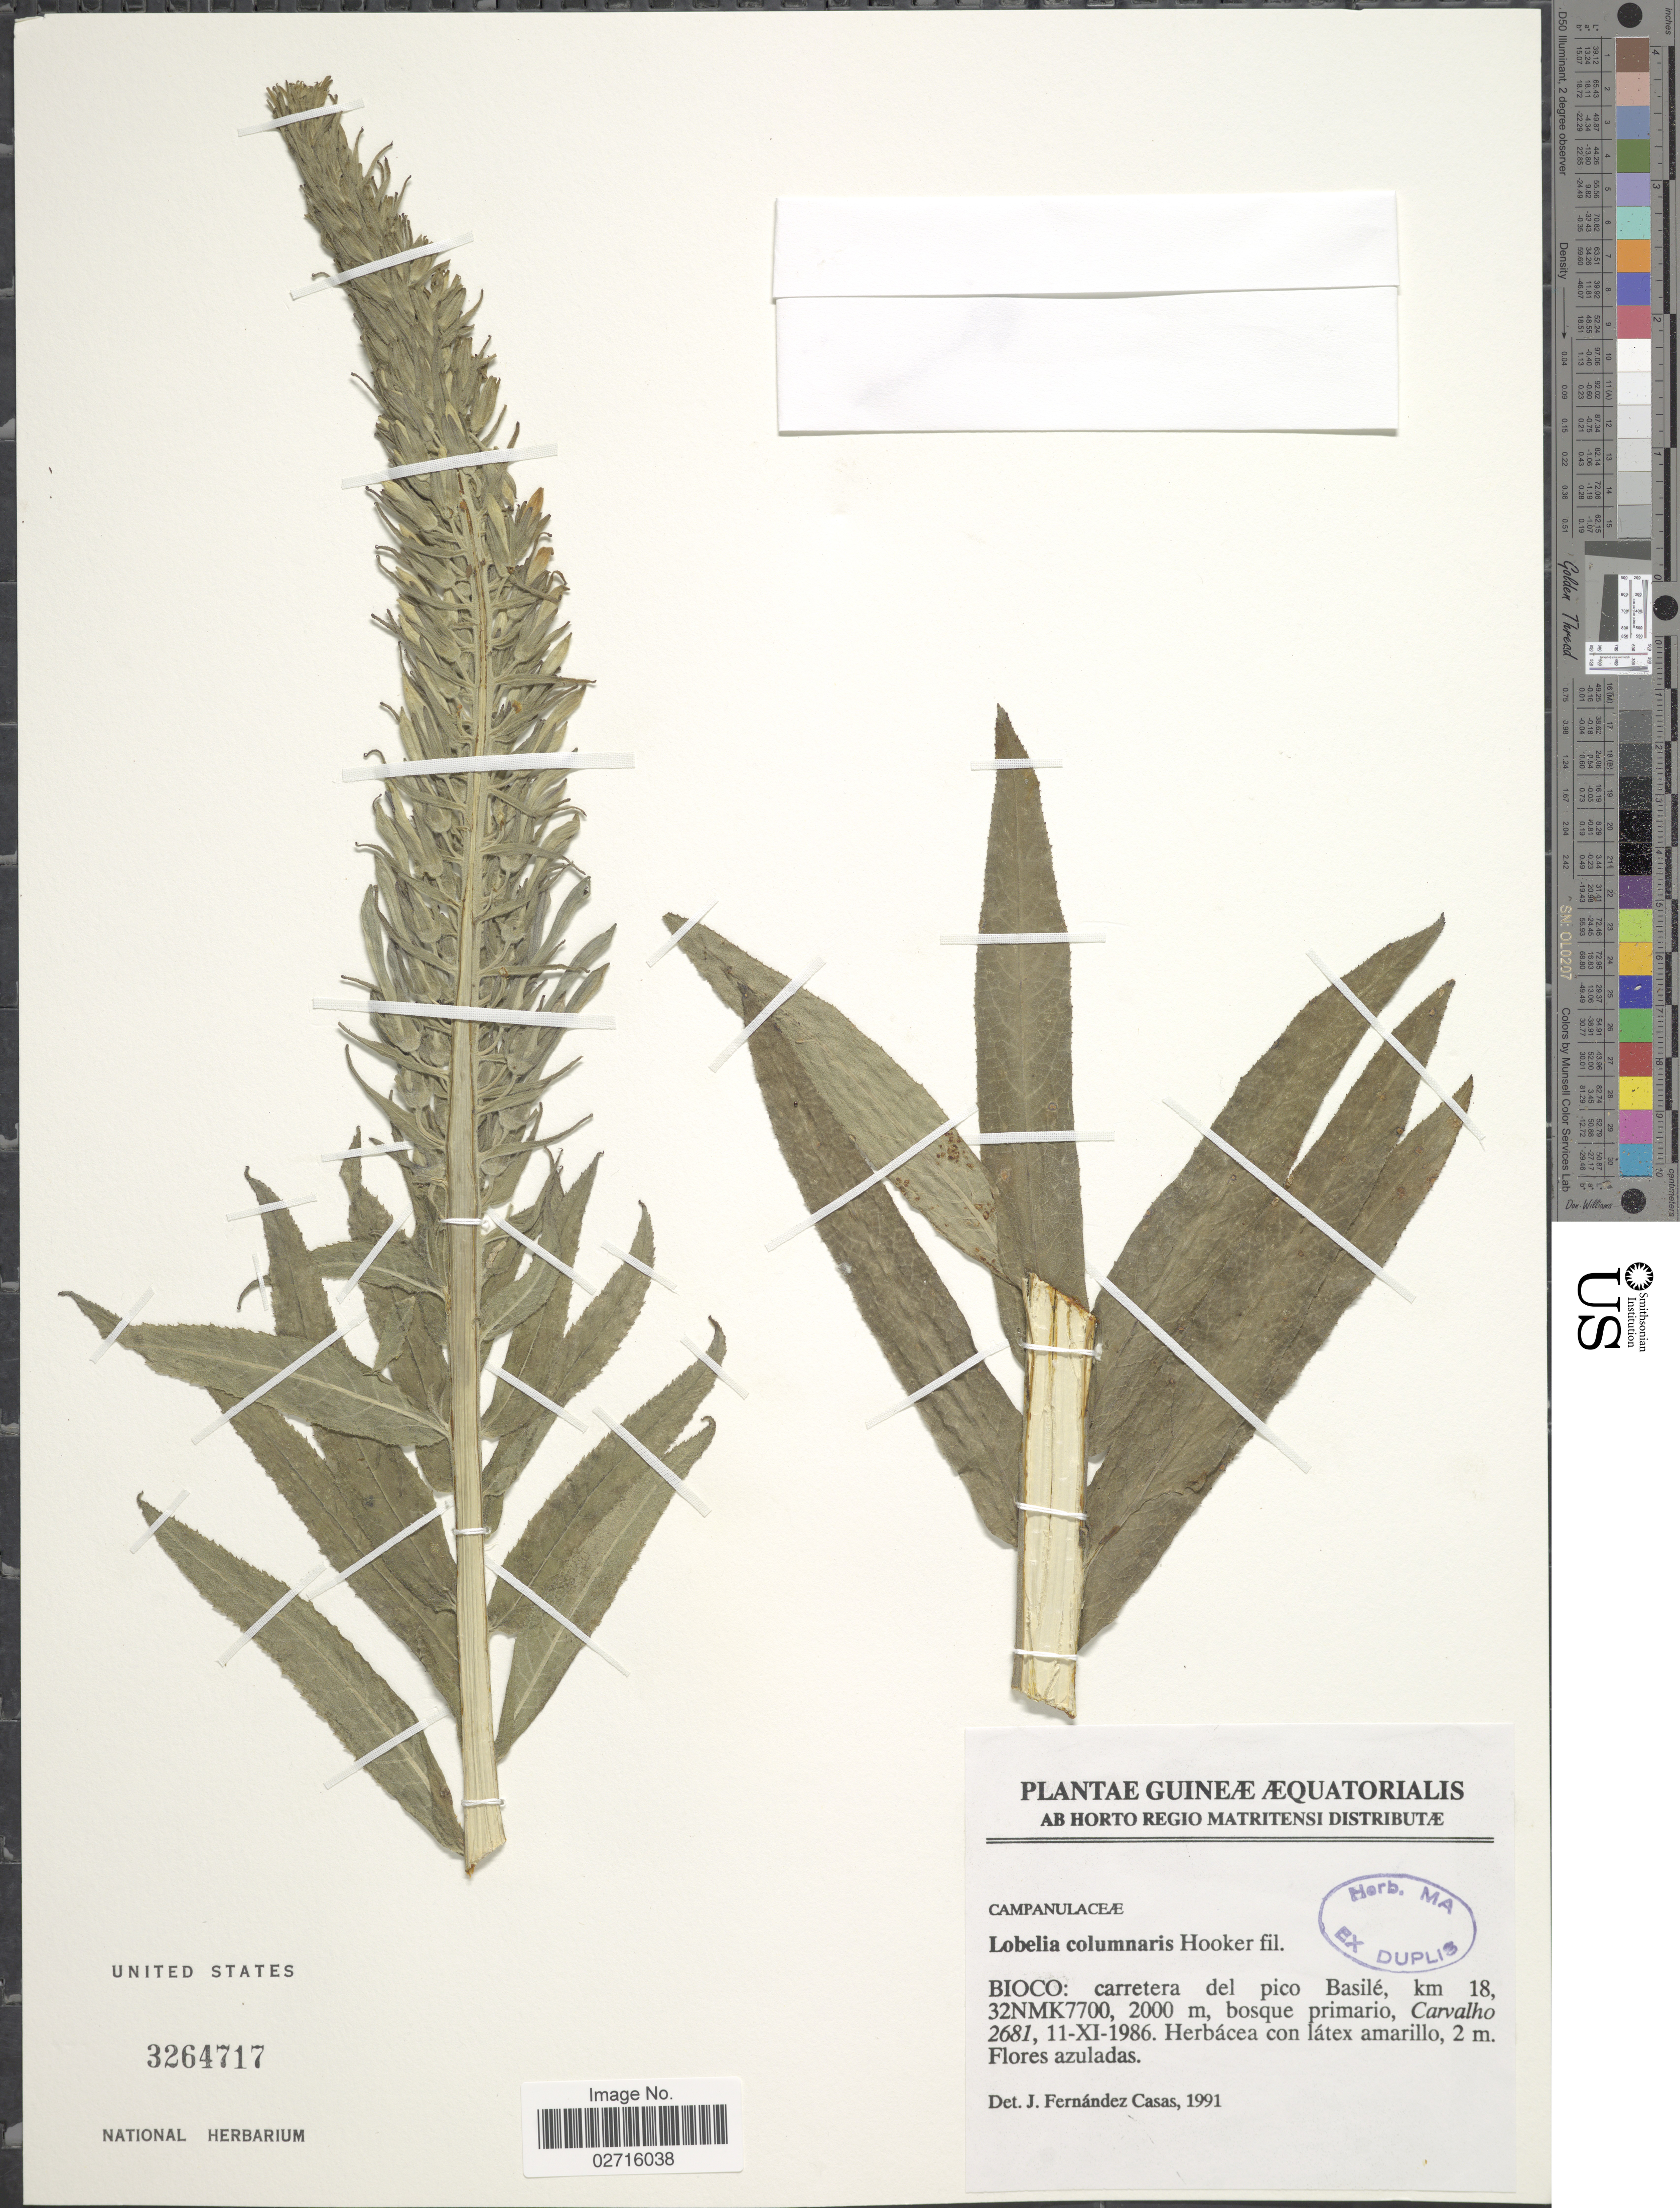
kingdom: Plantae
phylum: Tracheophyta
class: Magnoliopsida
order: Asterales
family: Campanulaceae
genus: Lobelia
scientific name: Lobelia columnaris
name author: Hook. f.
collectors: Carvalho, --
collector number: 2681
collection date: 1986-11-11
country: Equatorial Guinea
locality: Guineae Aequatorialis, Bioco: carretera del pico Basile, km 18, 32NMK7700.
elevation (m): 2000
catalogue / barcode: US 3264717